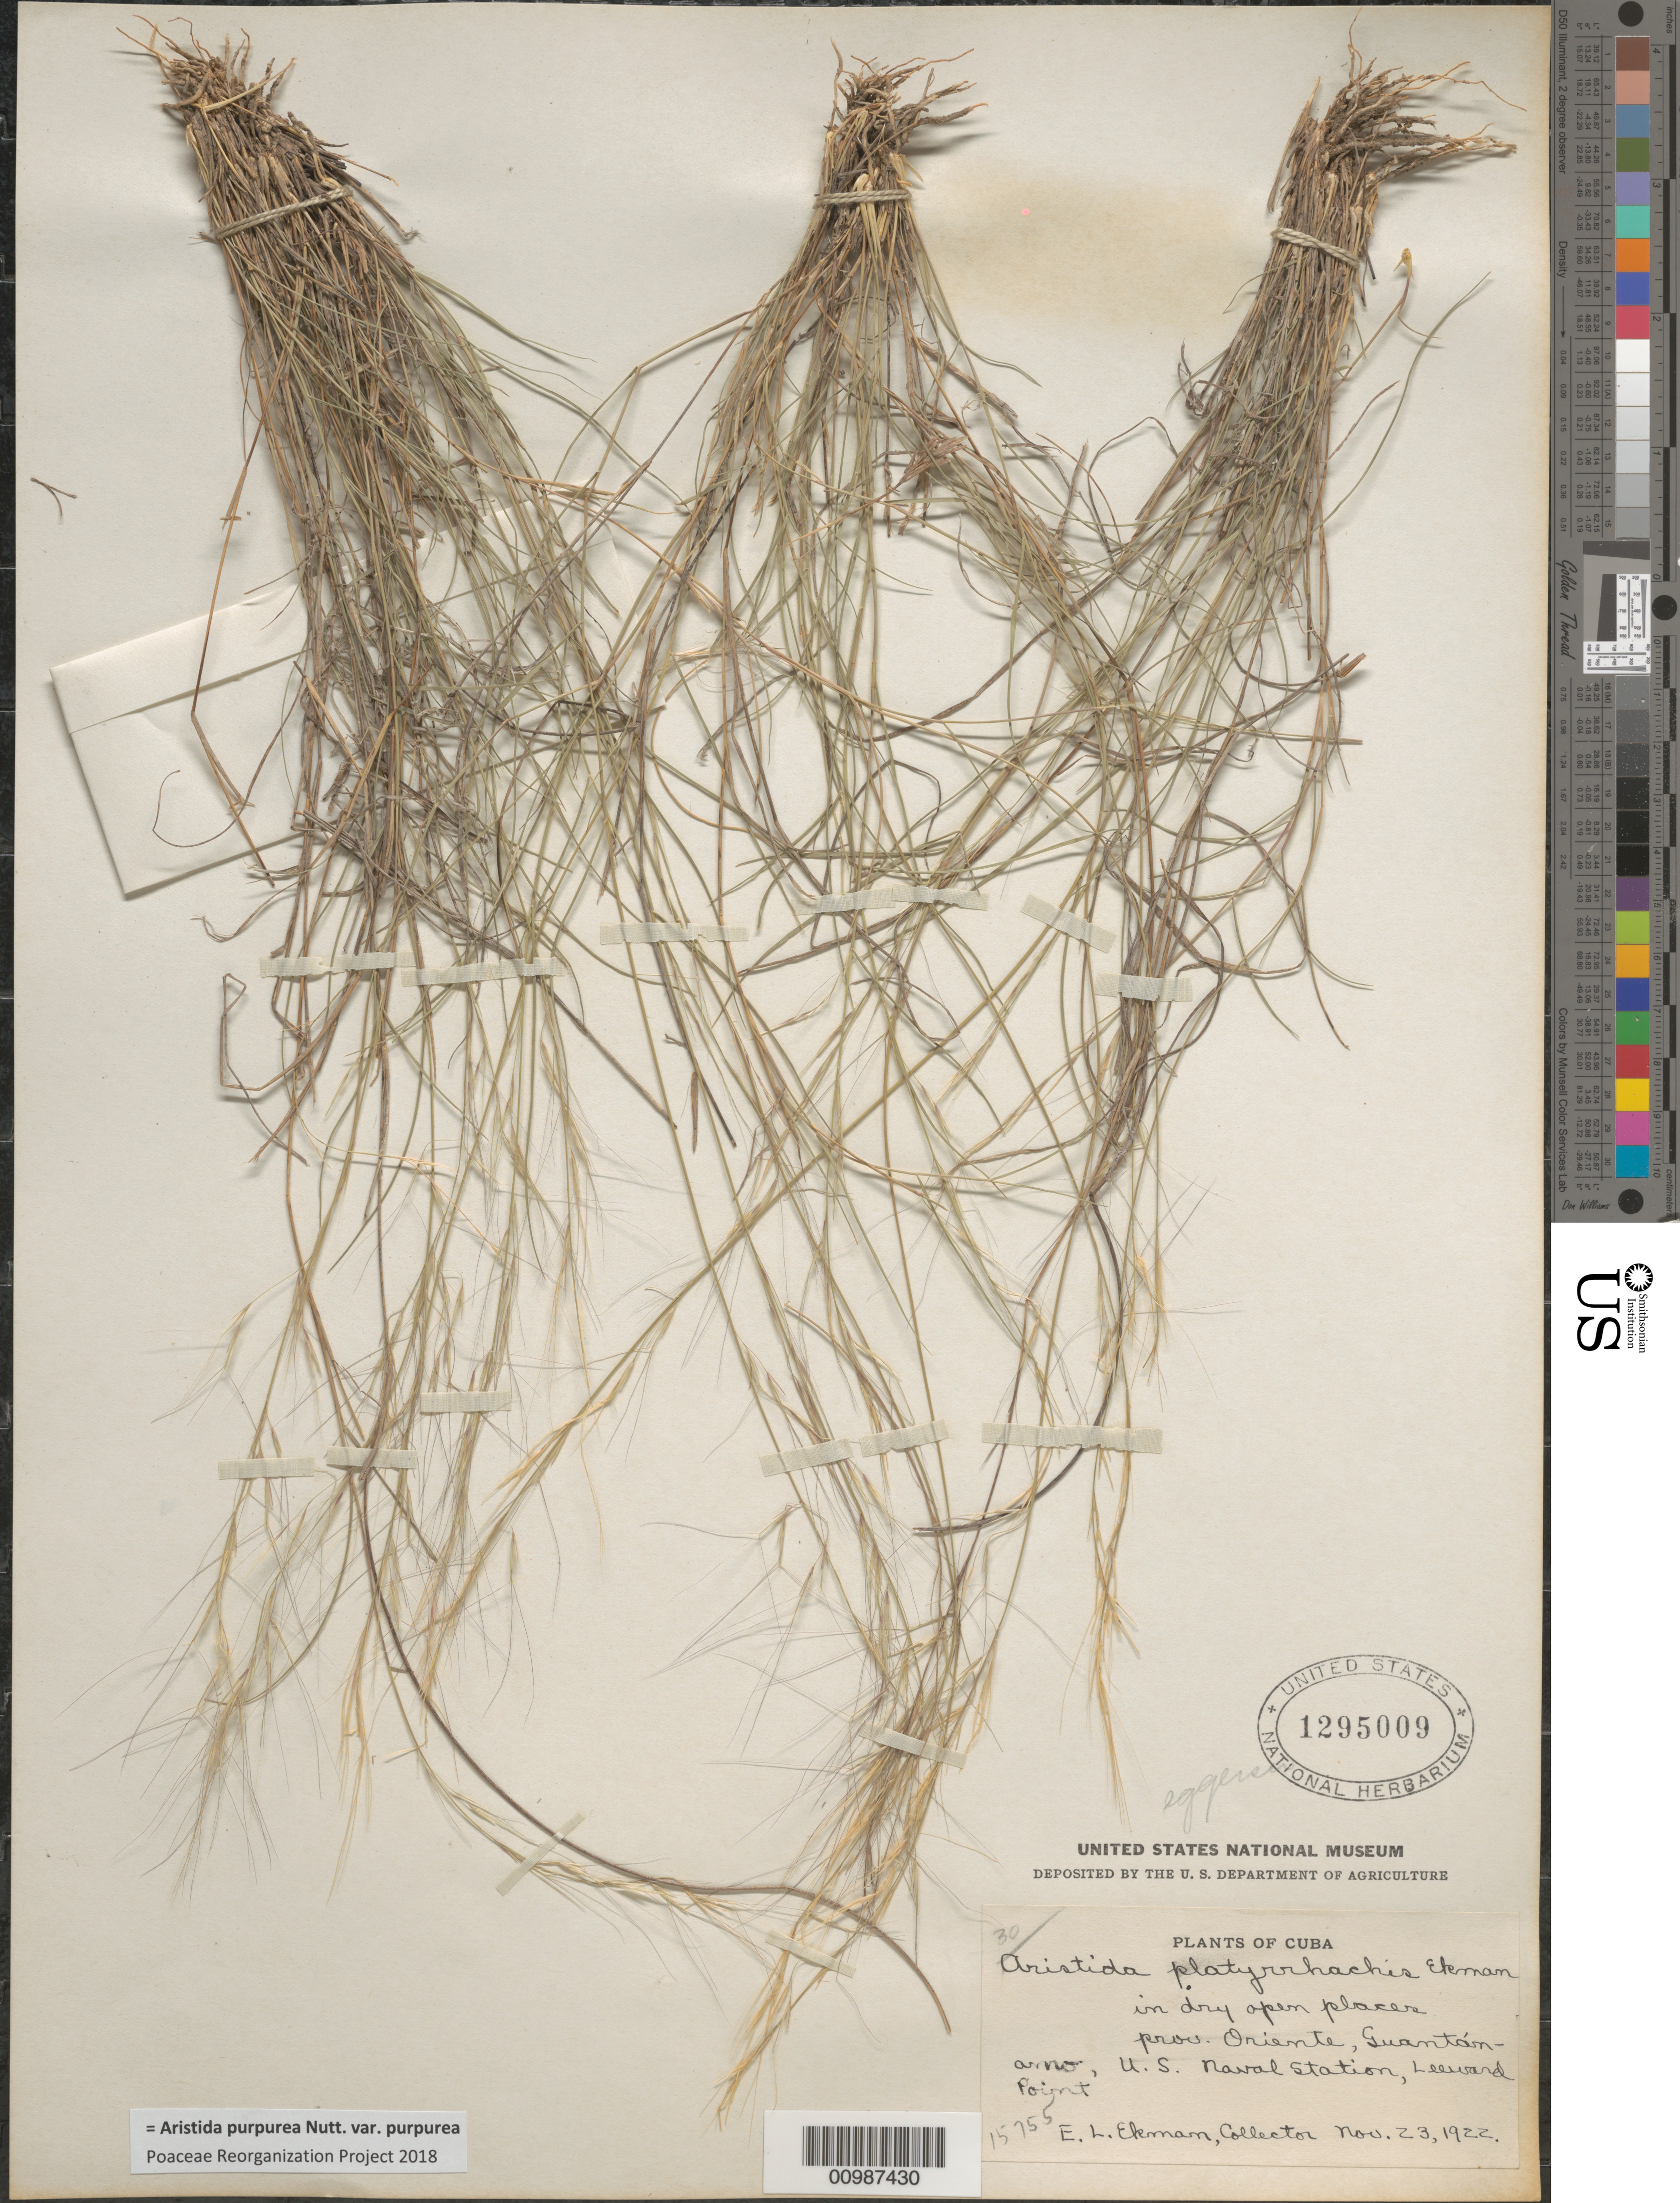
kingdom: Plantae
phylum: Tracheophyta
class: Liliopsida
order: Poales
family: Poaceae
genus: Aristida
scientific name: Aristida purpurea var. purpurea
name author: Nutt.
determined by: Poaceae Reorganization Project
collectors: E. L. Ekman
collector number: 15755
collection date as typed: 23 Nov 1922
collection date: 1922-11-23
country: Cuba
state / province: Guantánamo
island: Cuba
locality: Leeward Point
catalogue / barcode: US 1295009